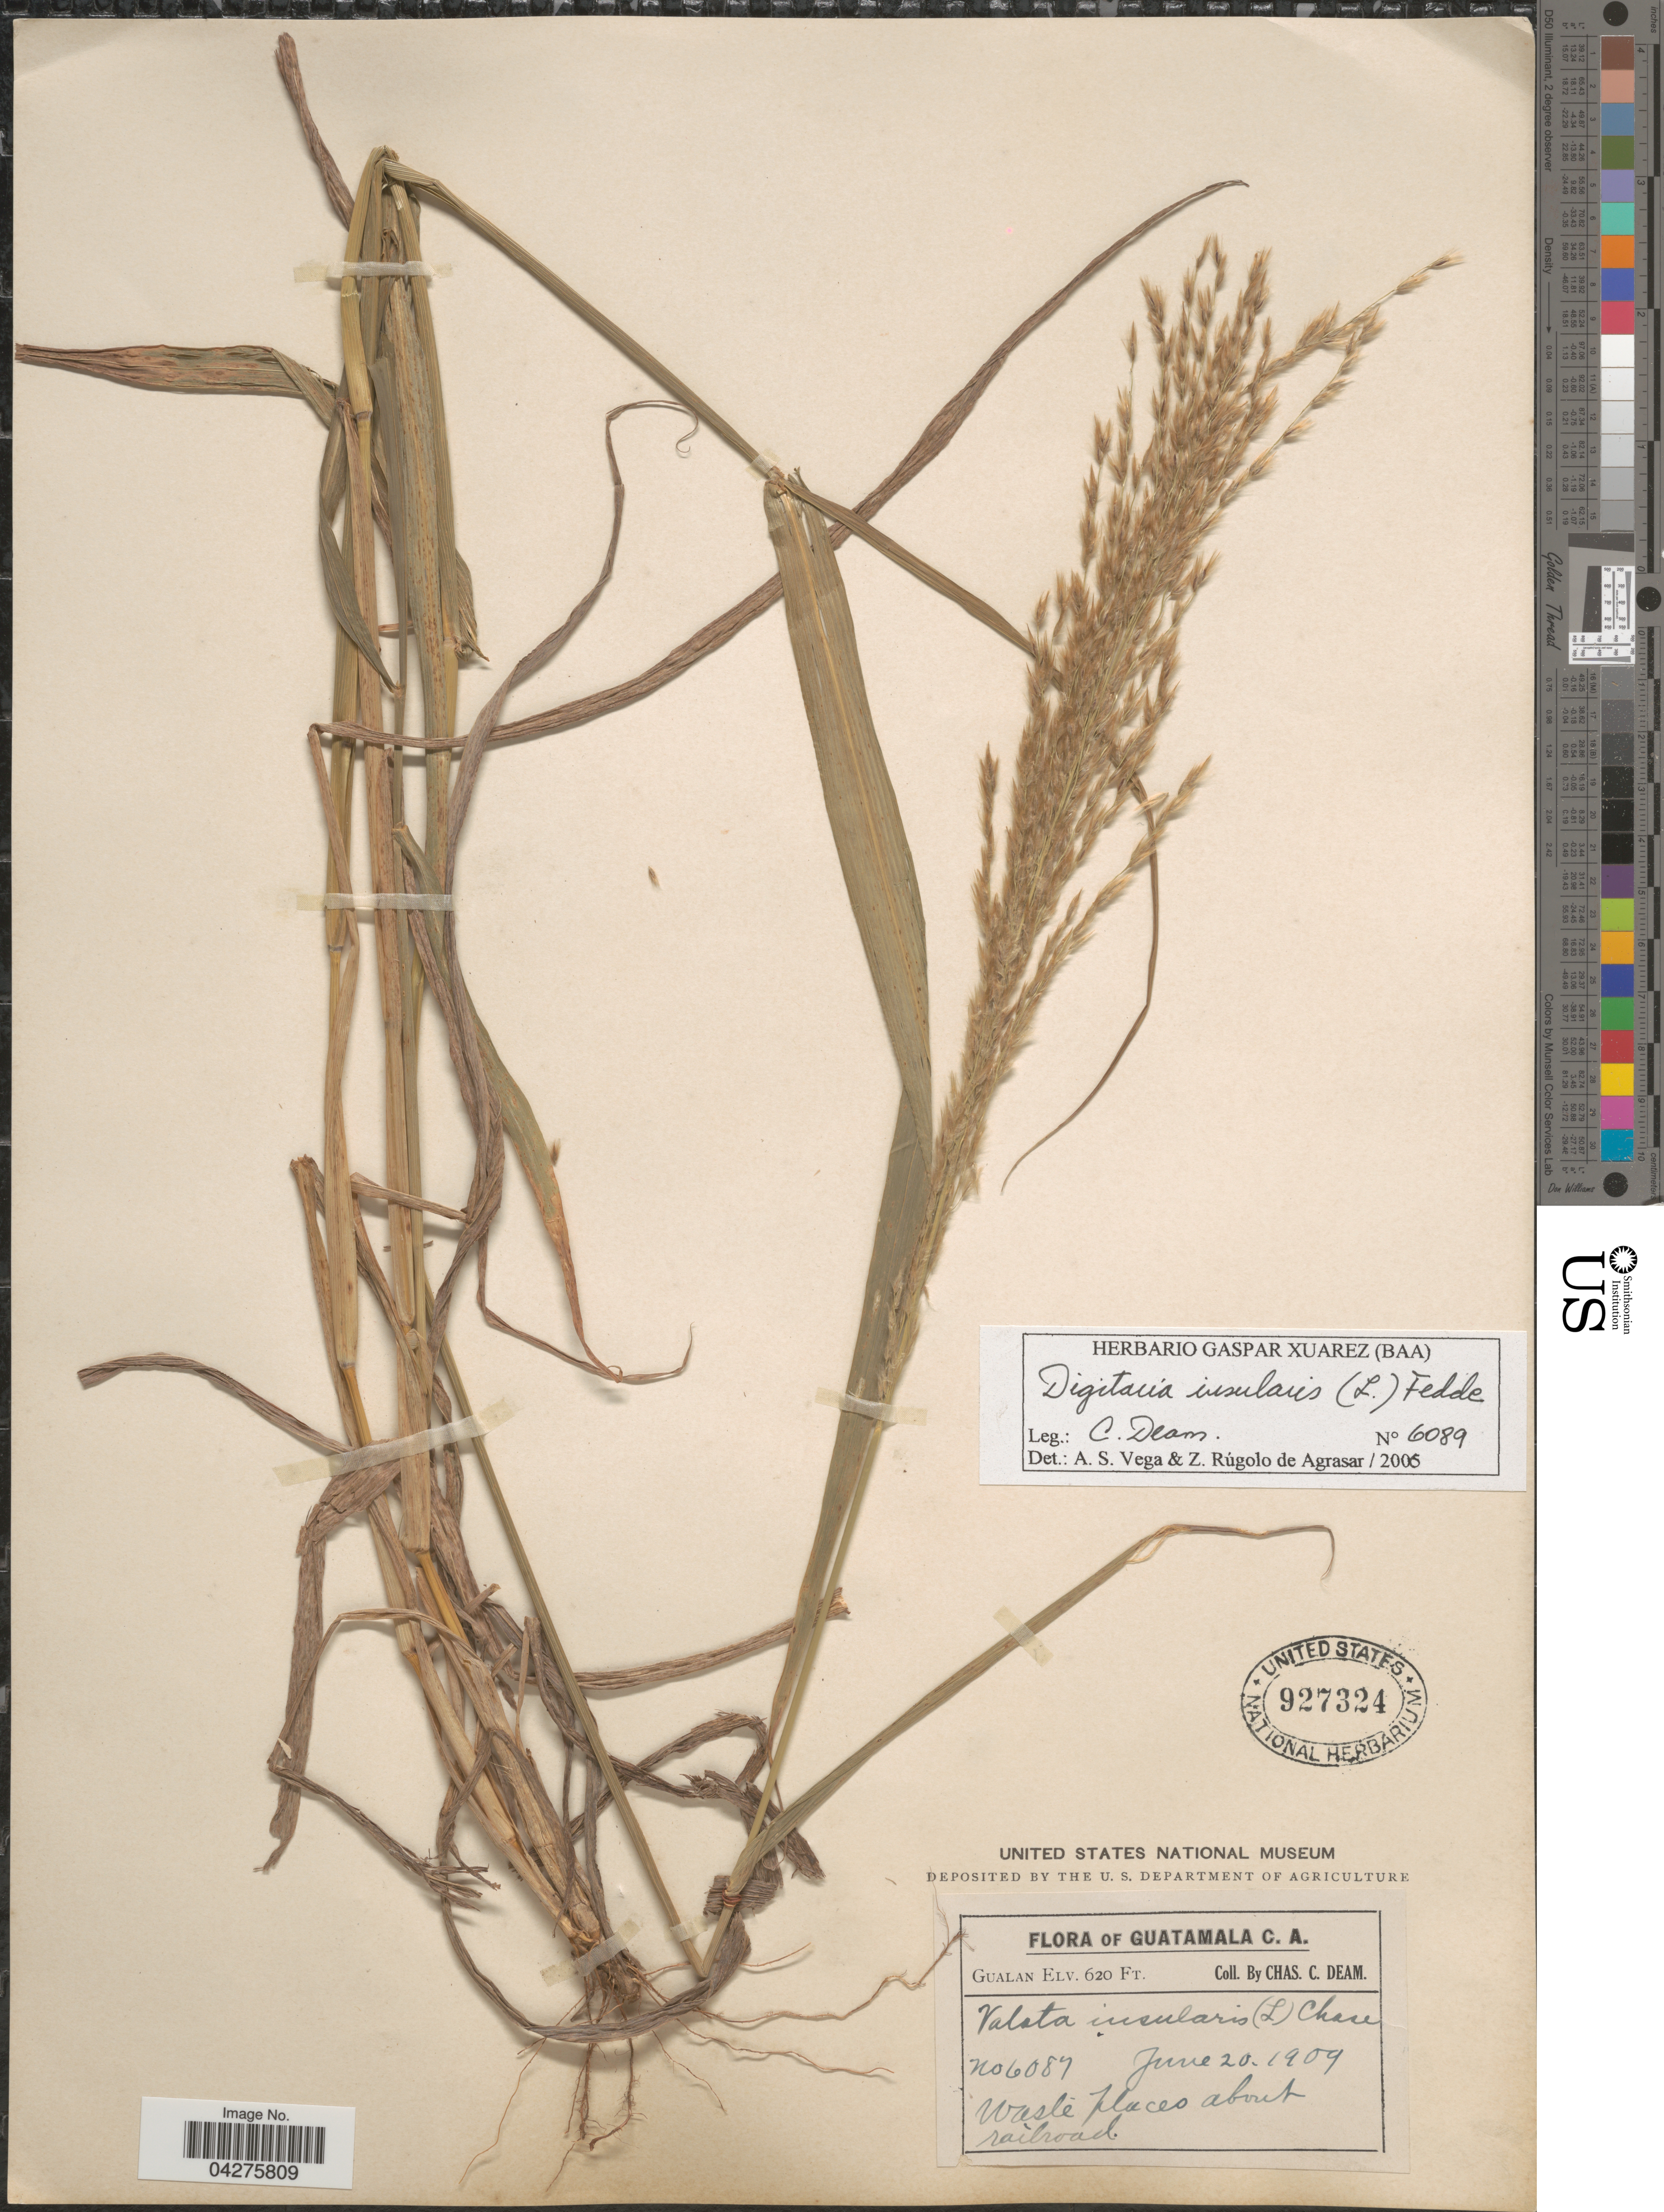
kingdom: Plantae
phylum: Tracheophyta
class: Liliopsida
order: Poales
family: Poaceae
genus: Digitaria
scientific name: Digitaria insularis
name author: (L.) Fedde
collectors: C. C. Deam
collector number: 6087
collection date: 1909-06-20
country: Guatemala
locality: Gualan.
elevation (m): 189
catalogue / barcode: US 927324